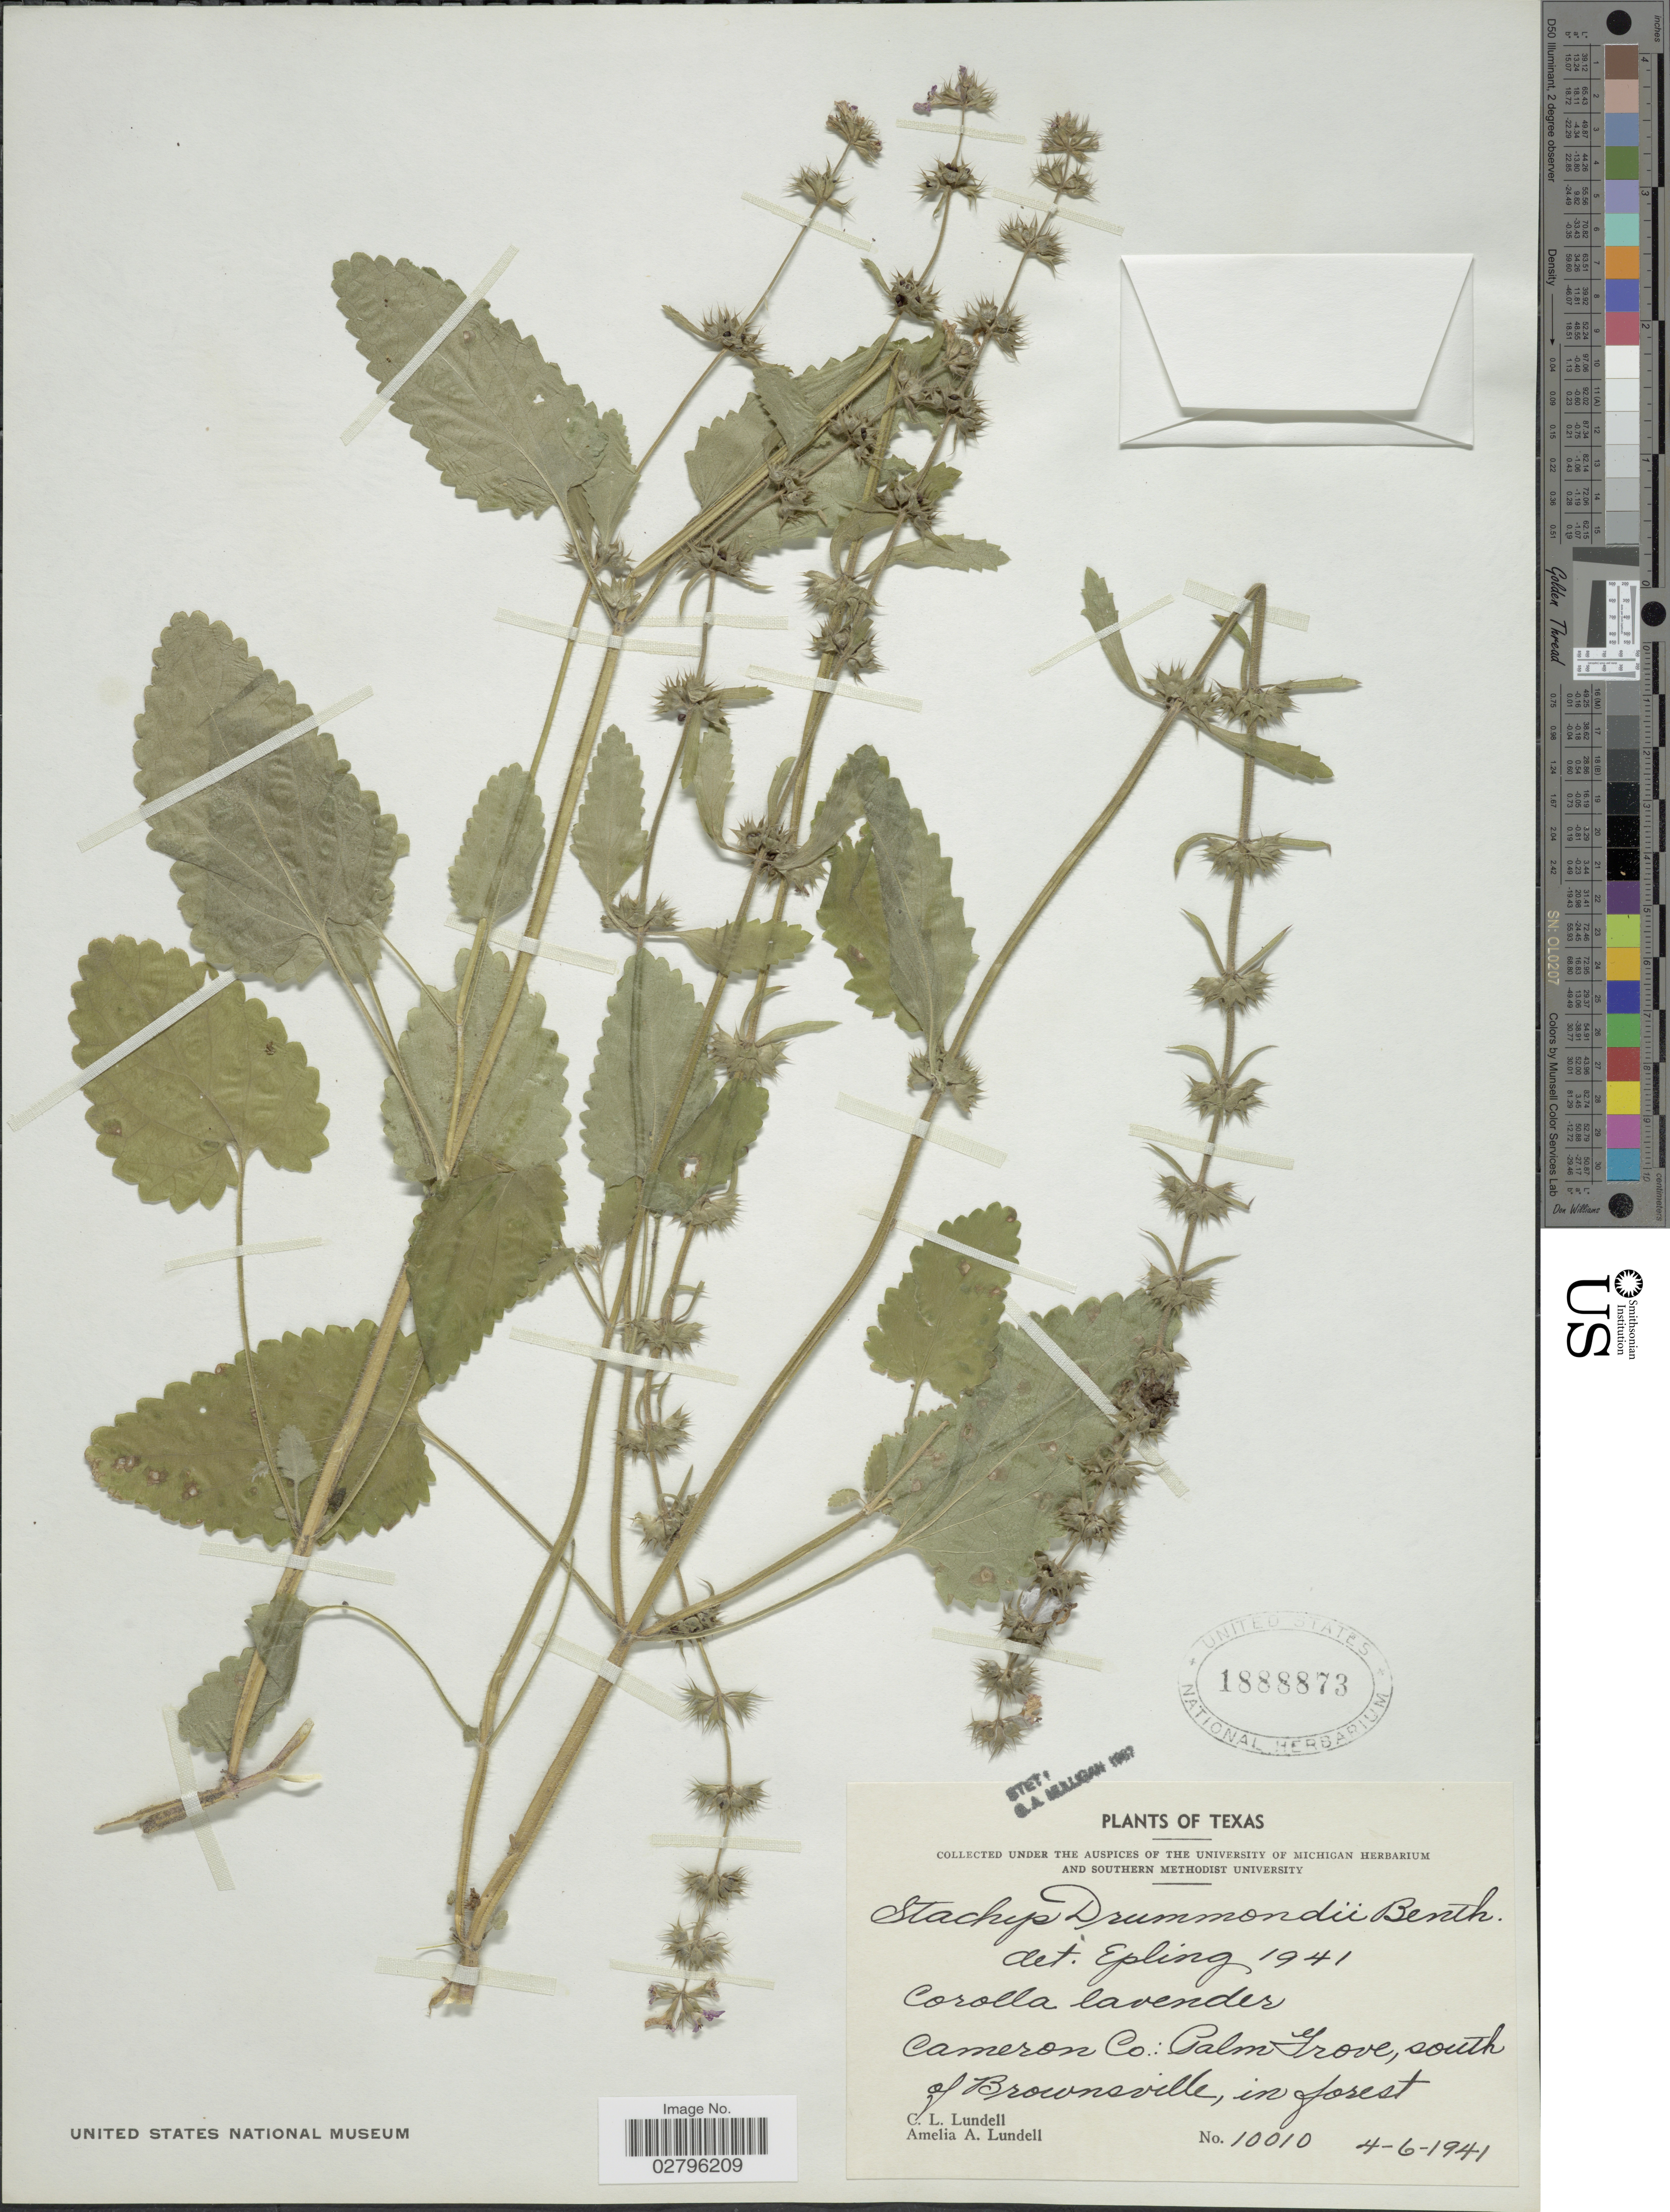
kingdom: Plantae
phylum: Tracheophyta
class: Magnoliopsida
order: Lamiales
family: Lamiaceae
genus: Stachys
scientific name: Stachys drummondii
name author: Benth.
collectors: C. L. Lundell & A. A. Lundell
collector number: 10010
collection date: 1941-04-06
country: United States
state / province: Texas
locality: Cameron Co.: Palm Grove, south of Brownsville, in forest.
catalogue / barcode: US 1888873